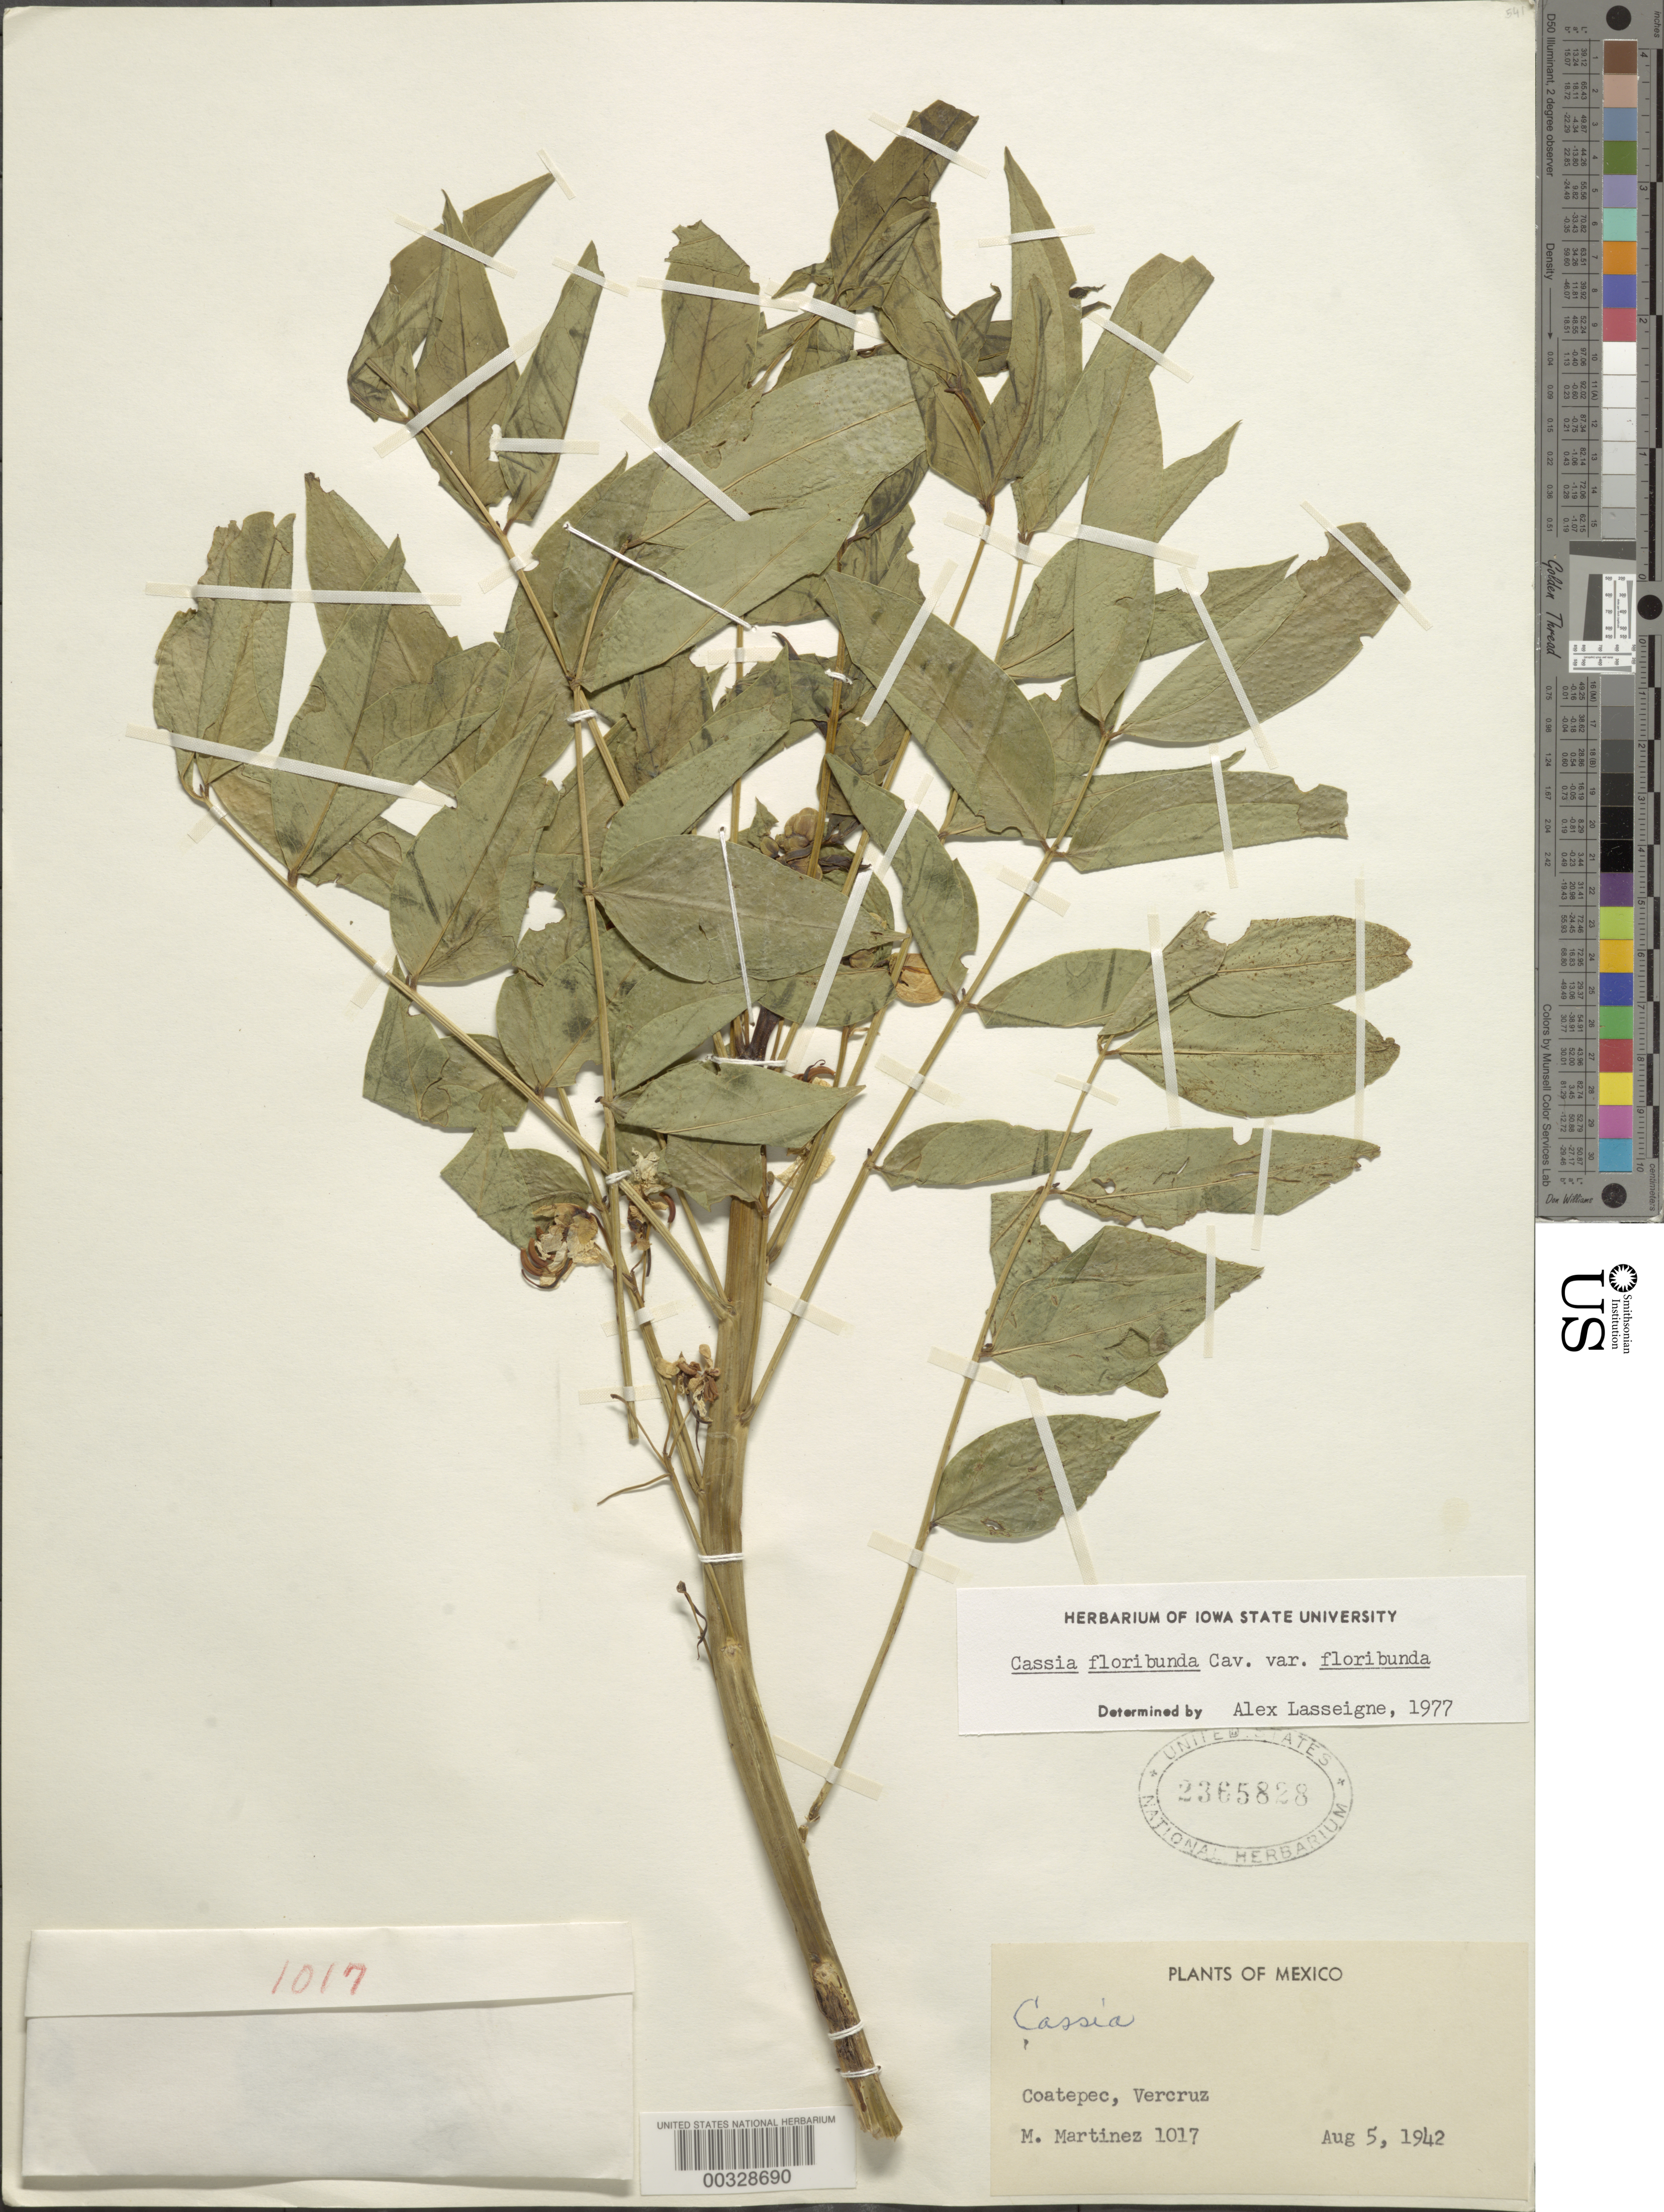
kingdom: Plantae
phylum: Tracheophyta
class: Magnoliopsida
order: Fabales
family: Fabaceae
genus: Senna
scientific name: Senna x floribunda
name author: (Cav.) H.S. Irwin & Barneby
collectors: M. Martínez M.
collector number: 1017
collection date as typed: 05 Aug 1942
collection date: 1942-08-05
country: Mexico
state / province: Veracruz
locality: Coatepec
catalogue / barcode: US 2365828